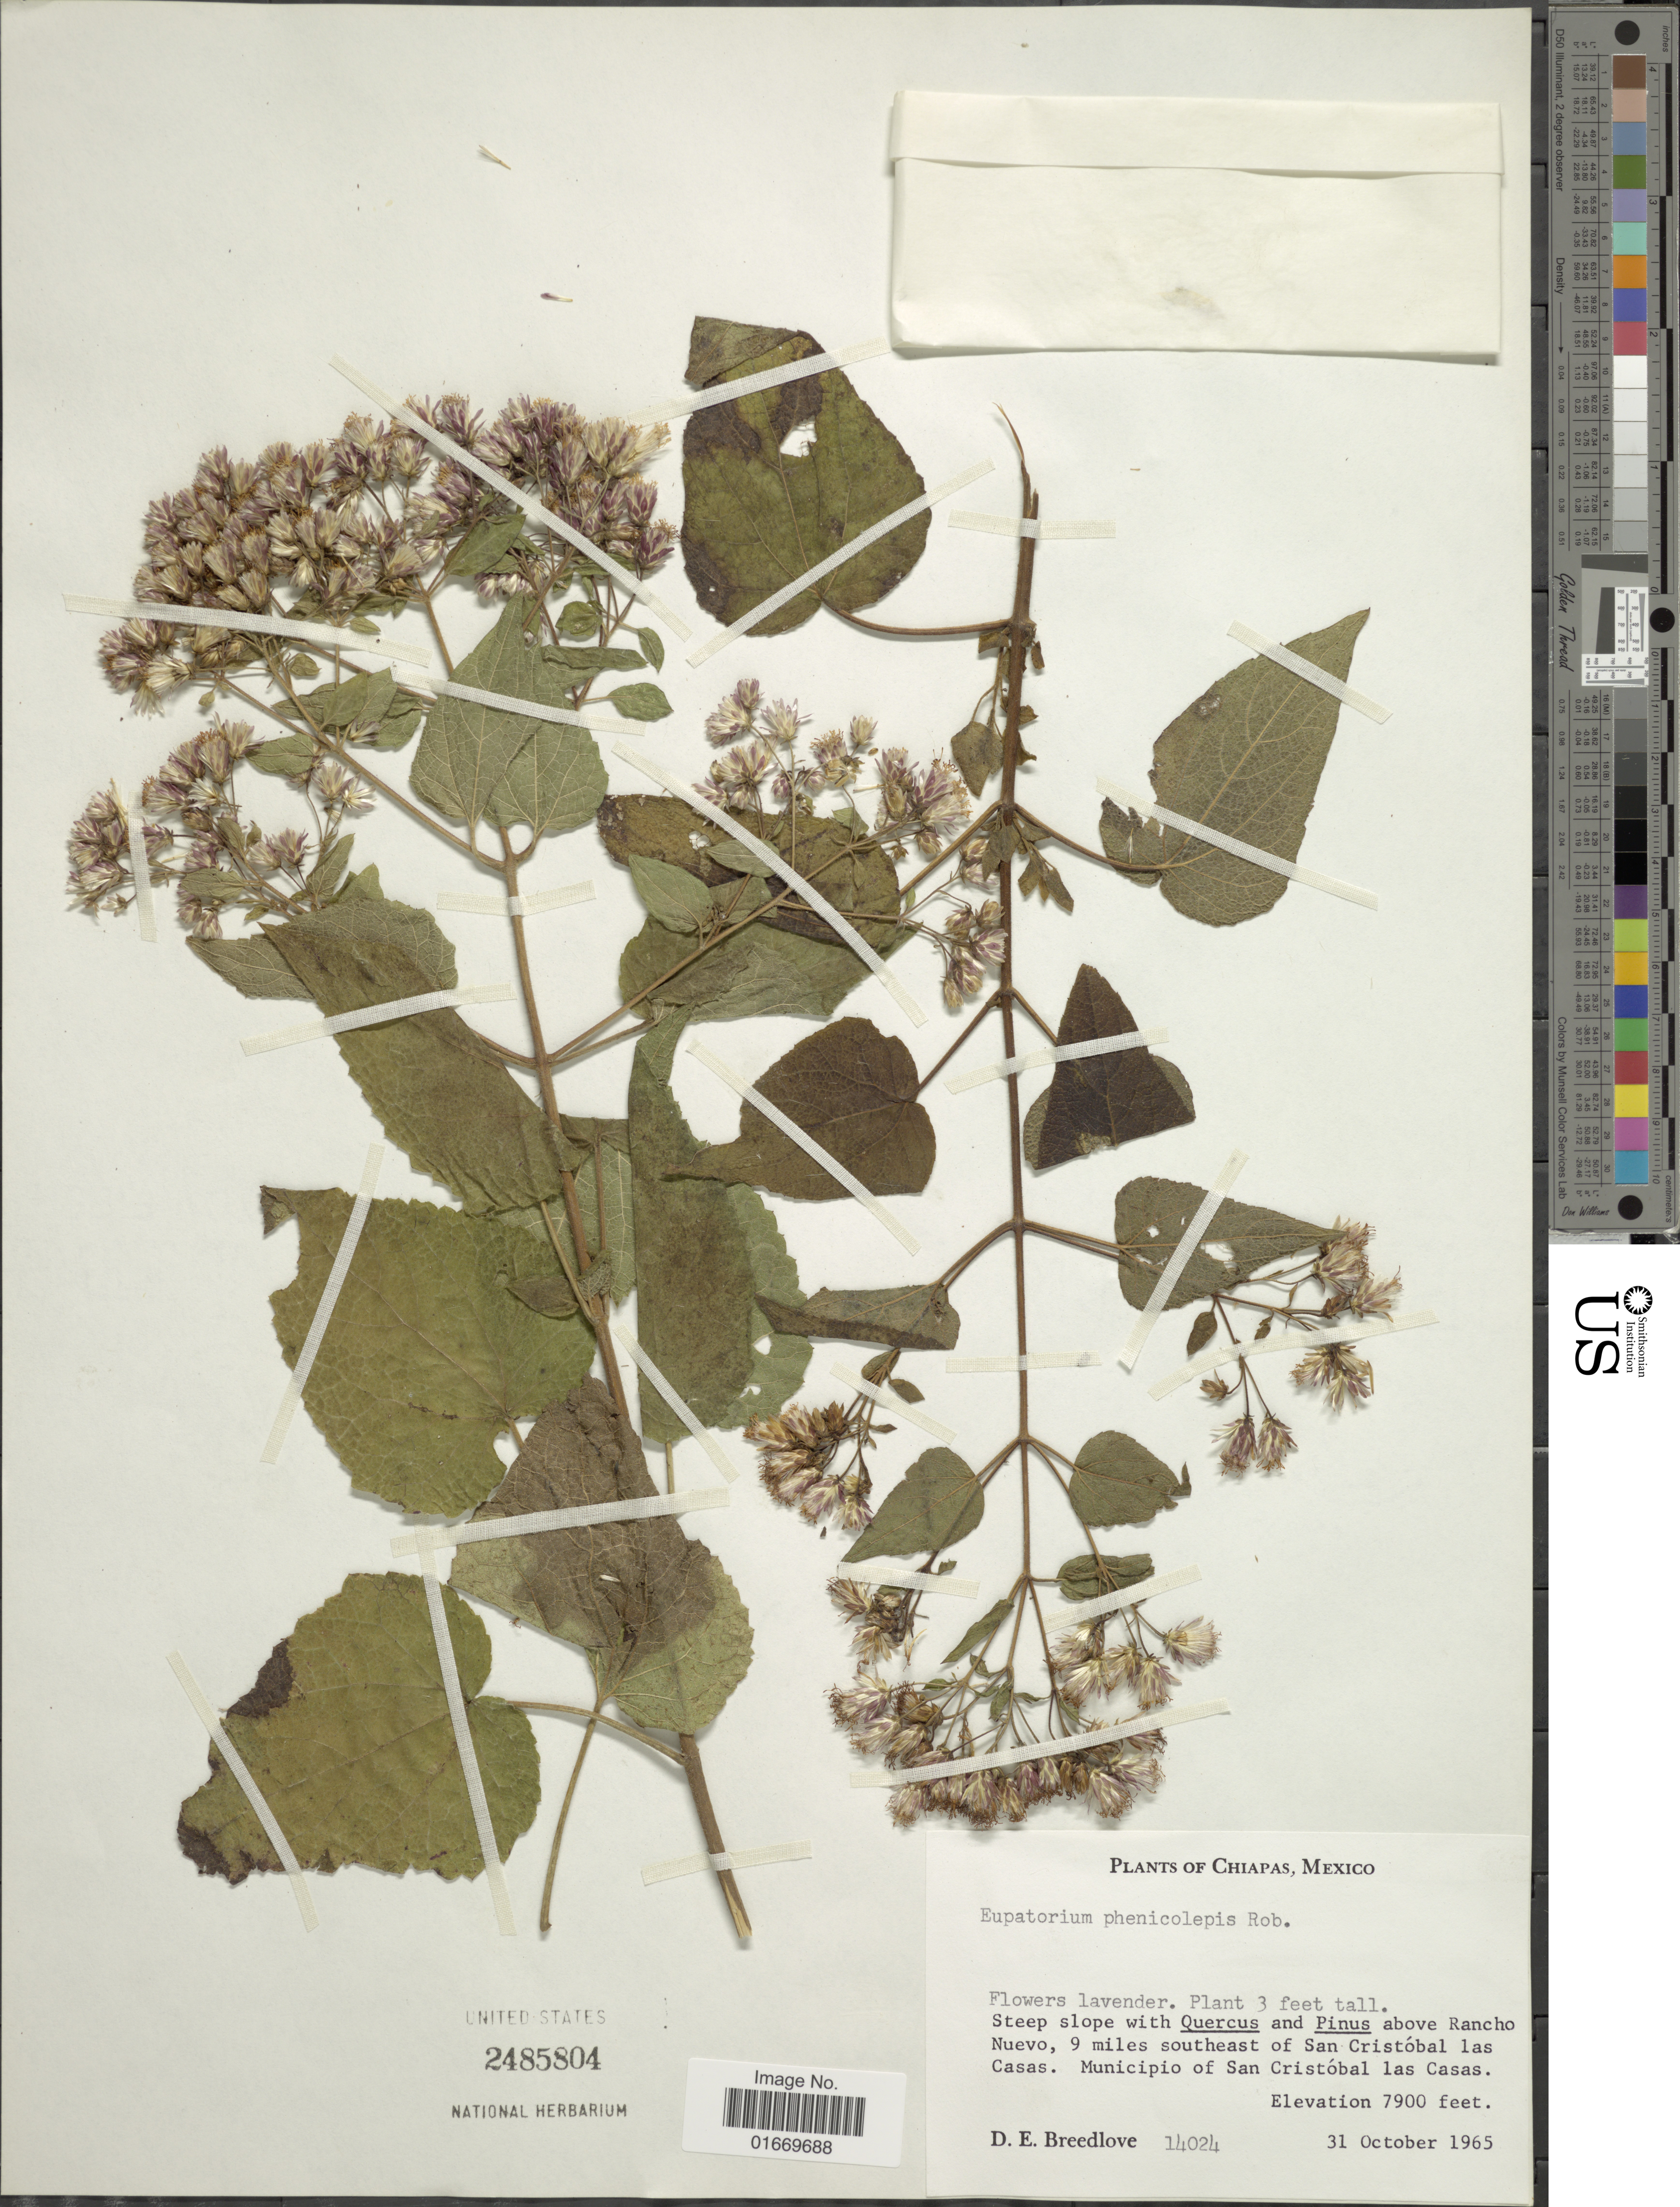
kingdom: Plantae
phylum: Tracheophyta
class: Magnoliopsida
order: Asterales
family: Asteraceae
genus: Peteravenia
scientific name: Peteravenia phoenicolepis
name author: (B.L. Rob.) R.M. King & H. Rob.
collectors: D. E. Breedlove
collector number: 14024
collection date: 1965-10-31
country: Mexico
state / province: Chiapas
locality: Chiapas, Mexico. Steep slope with Quercus and Pinus above Rancho Nuevo, 9 miles southeast of San Cristobal las Casas. Municipio of San Cristobal las Casas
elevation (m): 2408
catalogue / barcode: US 2485804